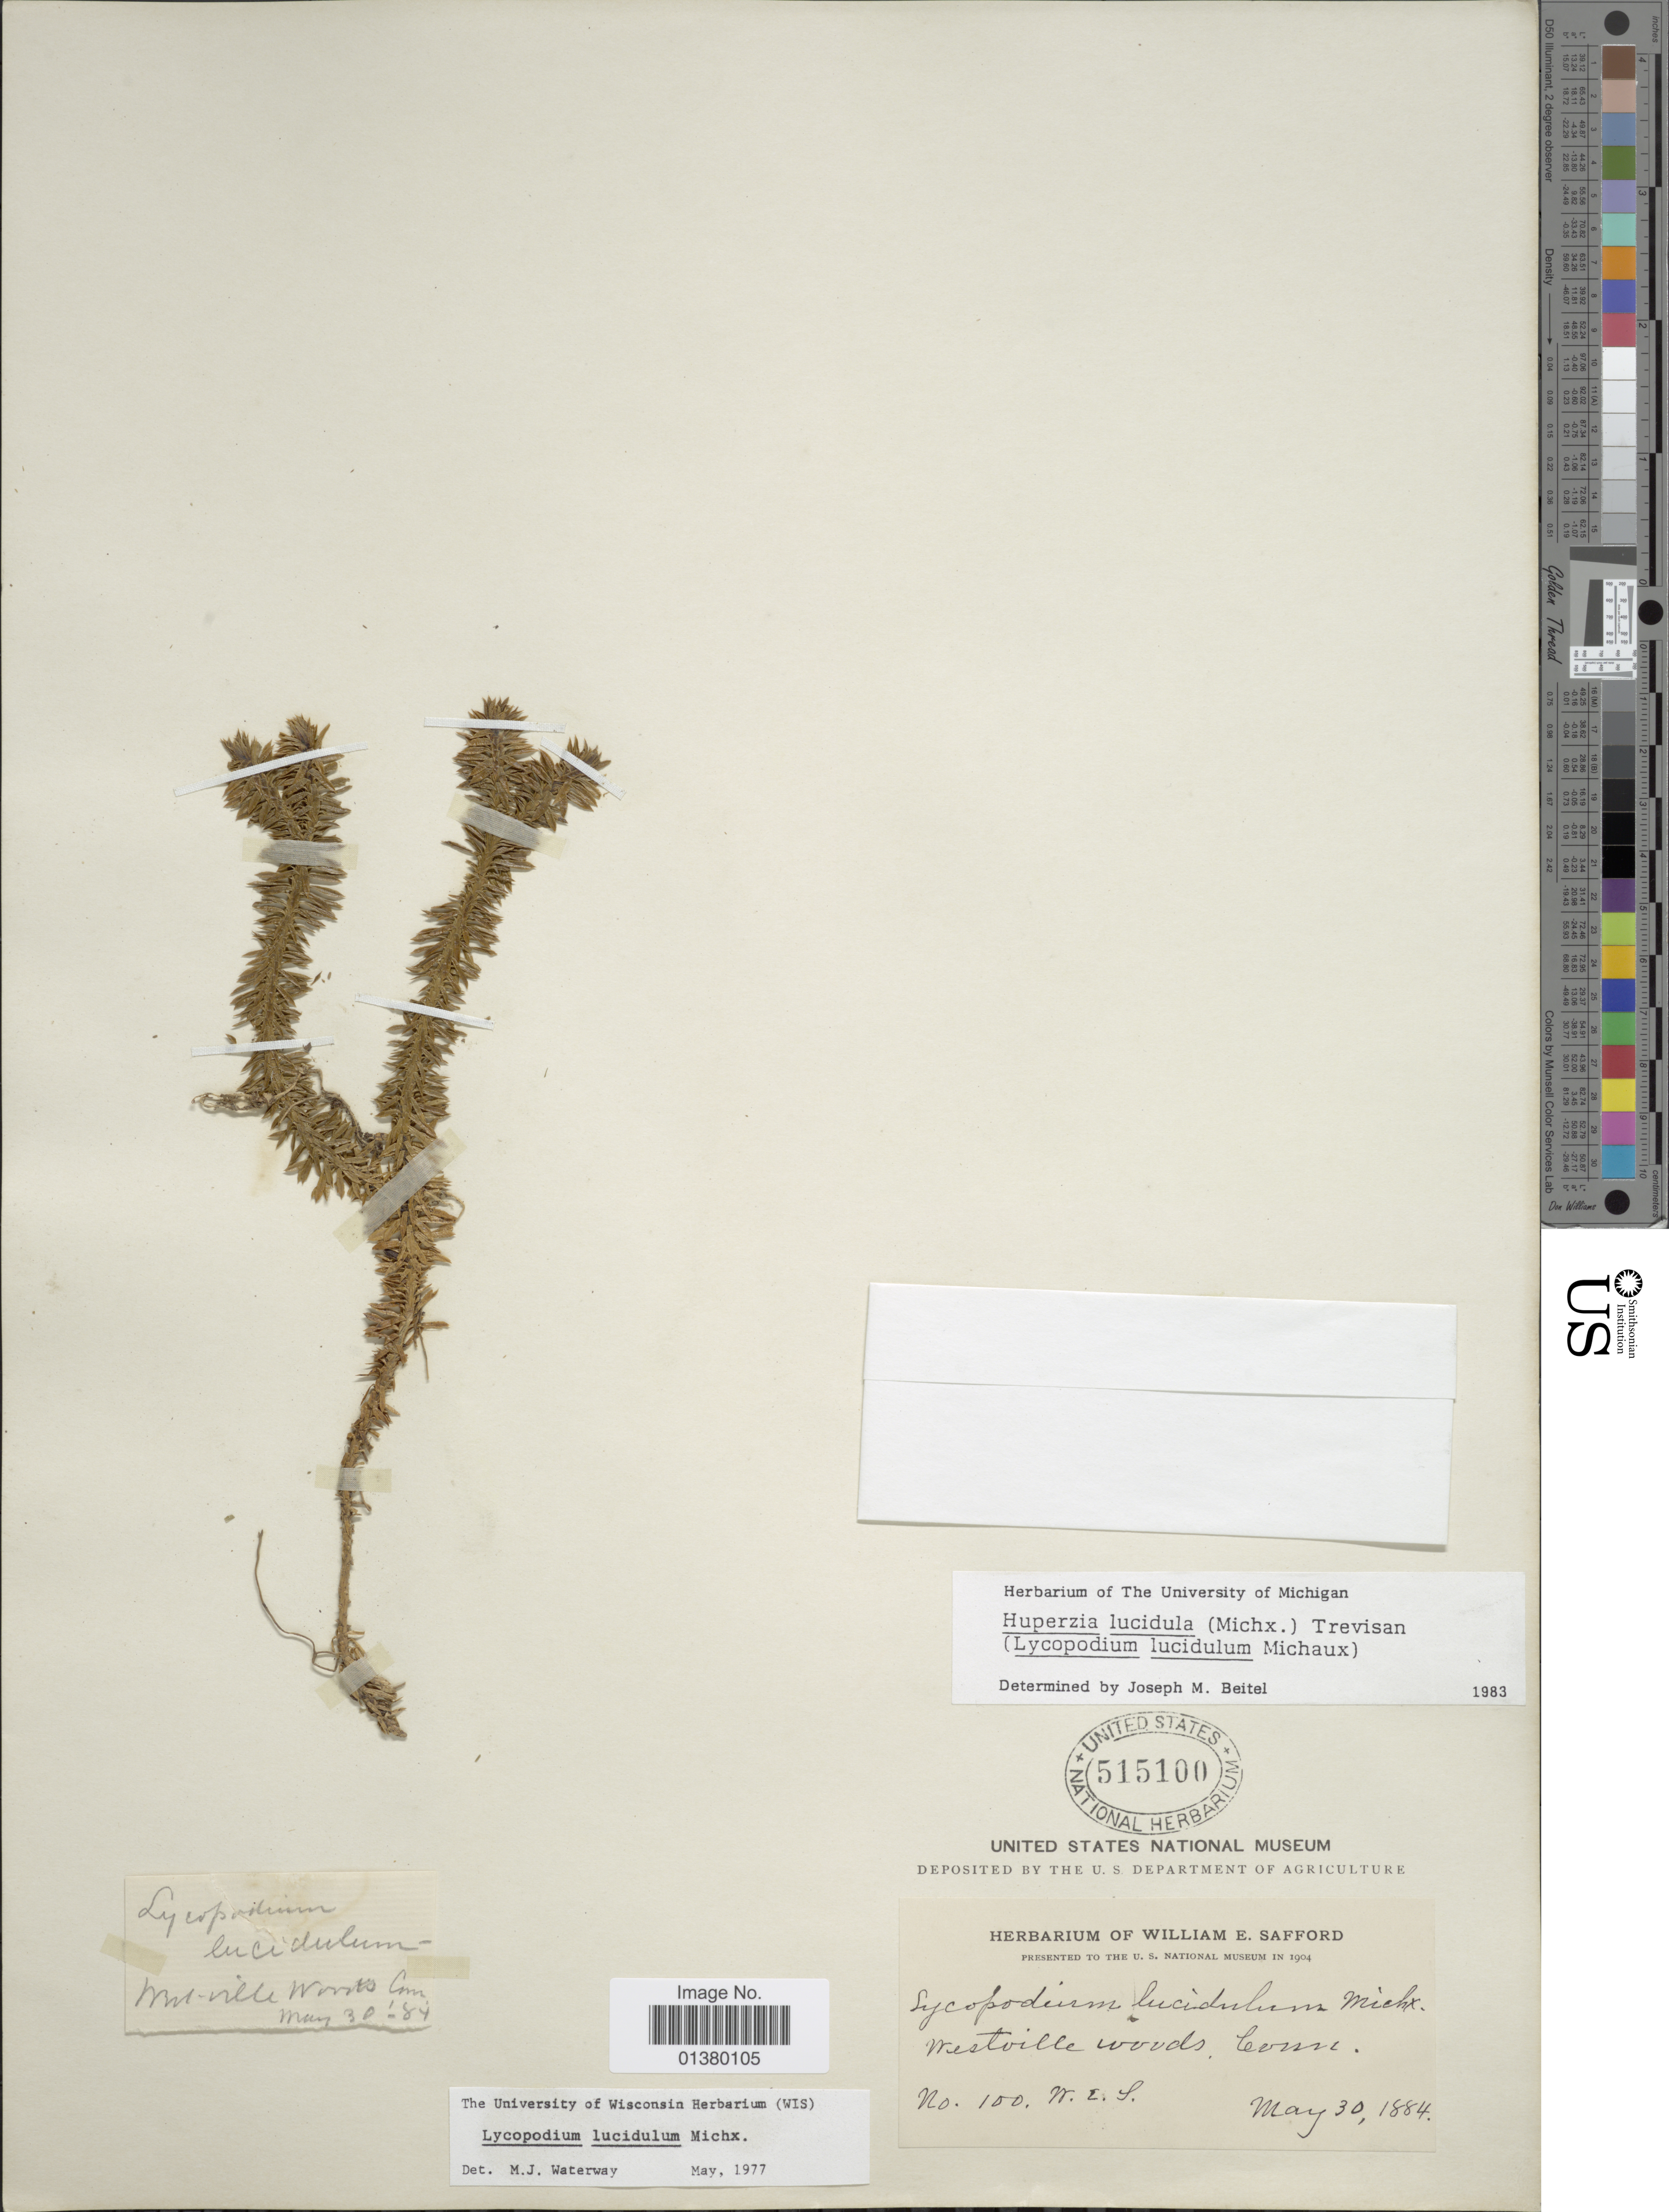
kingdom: Plantae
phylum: Tracheophyta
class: Lycopodiopsida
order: Lycopodiales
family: Lycopodiaceae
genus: Huperzia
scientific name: Huperzia lucidula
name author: (Michx.) Trevis.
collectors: W. E. Safford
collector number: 100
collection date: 1884-05-30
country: United States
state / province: Connecticut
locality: Westville woods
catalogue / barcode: US 515100